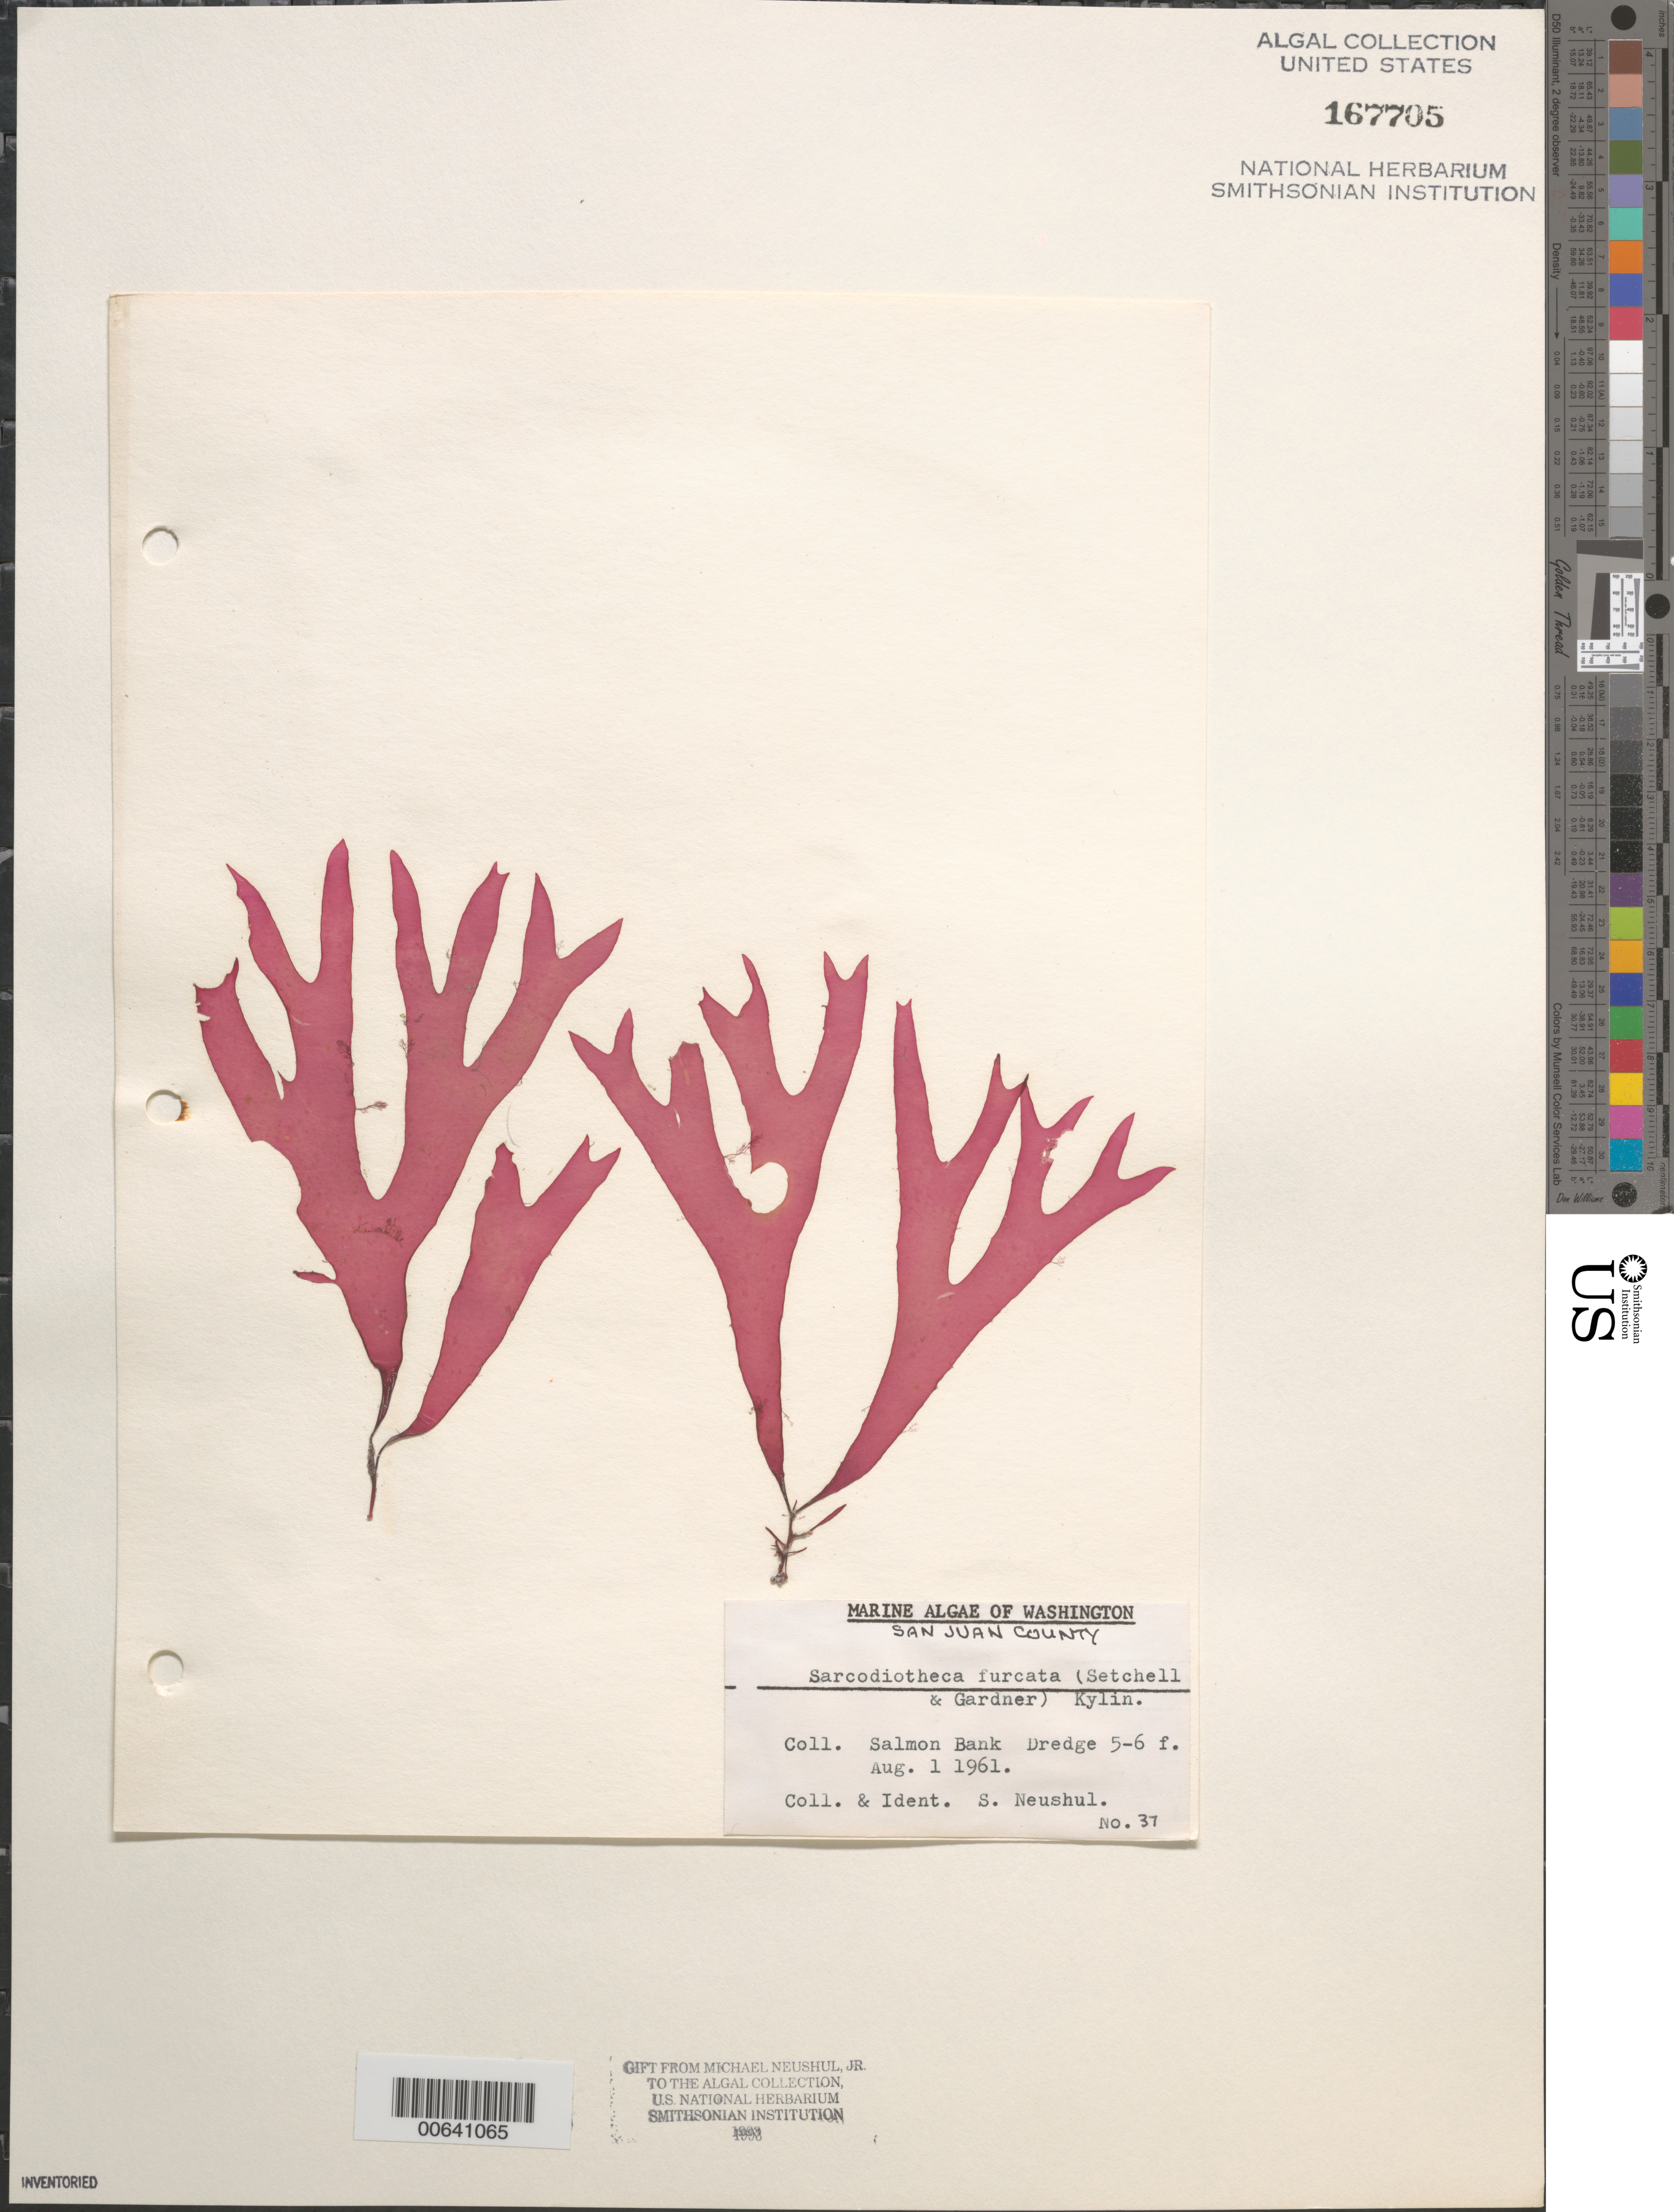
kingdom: Plantae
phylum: Rhodophyta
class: Florideophyceae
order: Gigartinales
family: Solieriaceae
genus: Sarcodiotheca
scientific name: Sarcodiotheca furcata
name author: (Setch. & N.L. Gardner) Kylin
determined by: Neushul, S.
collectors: S. Neushul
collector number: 37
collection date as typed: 01 Aug 1961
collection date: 1961-08-01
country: United States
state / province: Washington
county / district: San Juan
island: San Juan Island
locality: Salmon Bank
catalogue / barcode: US 167705